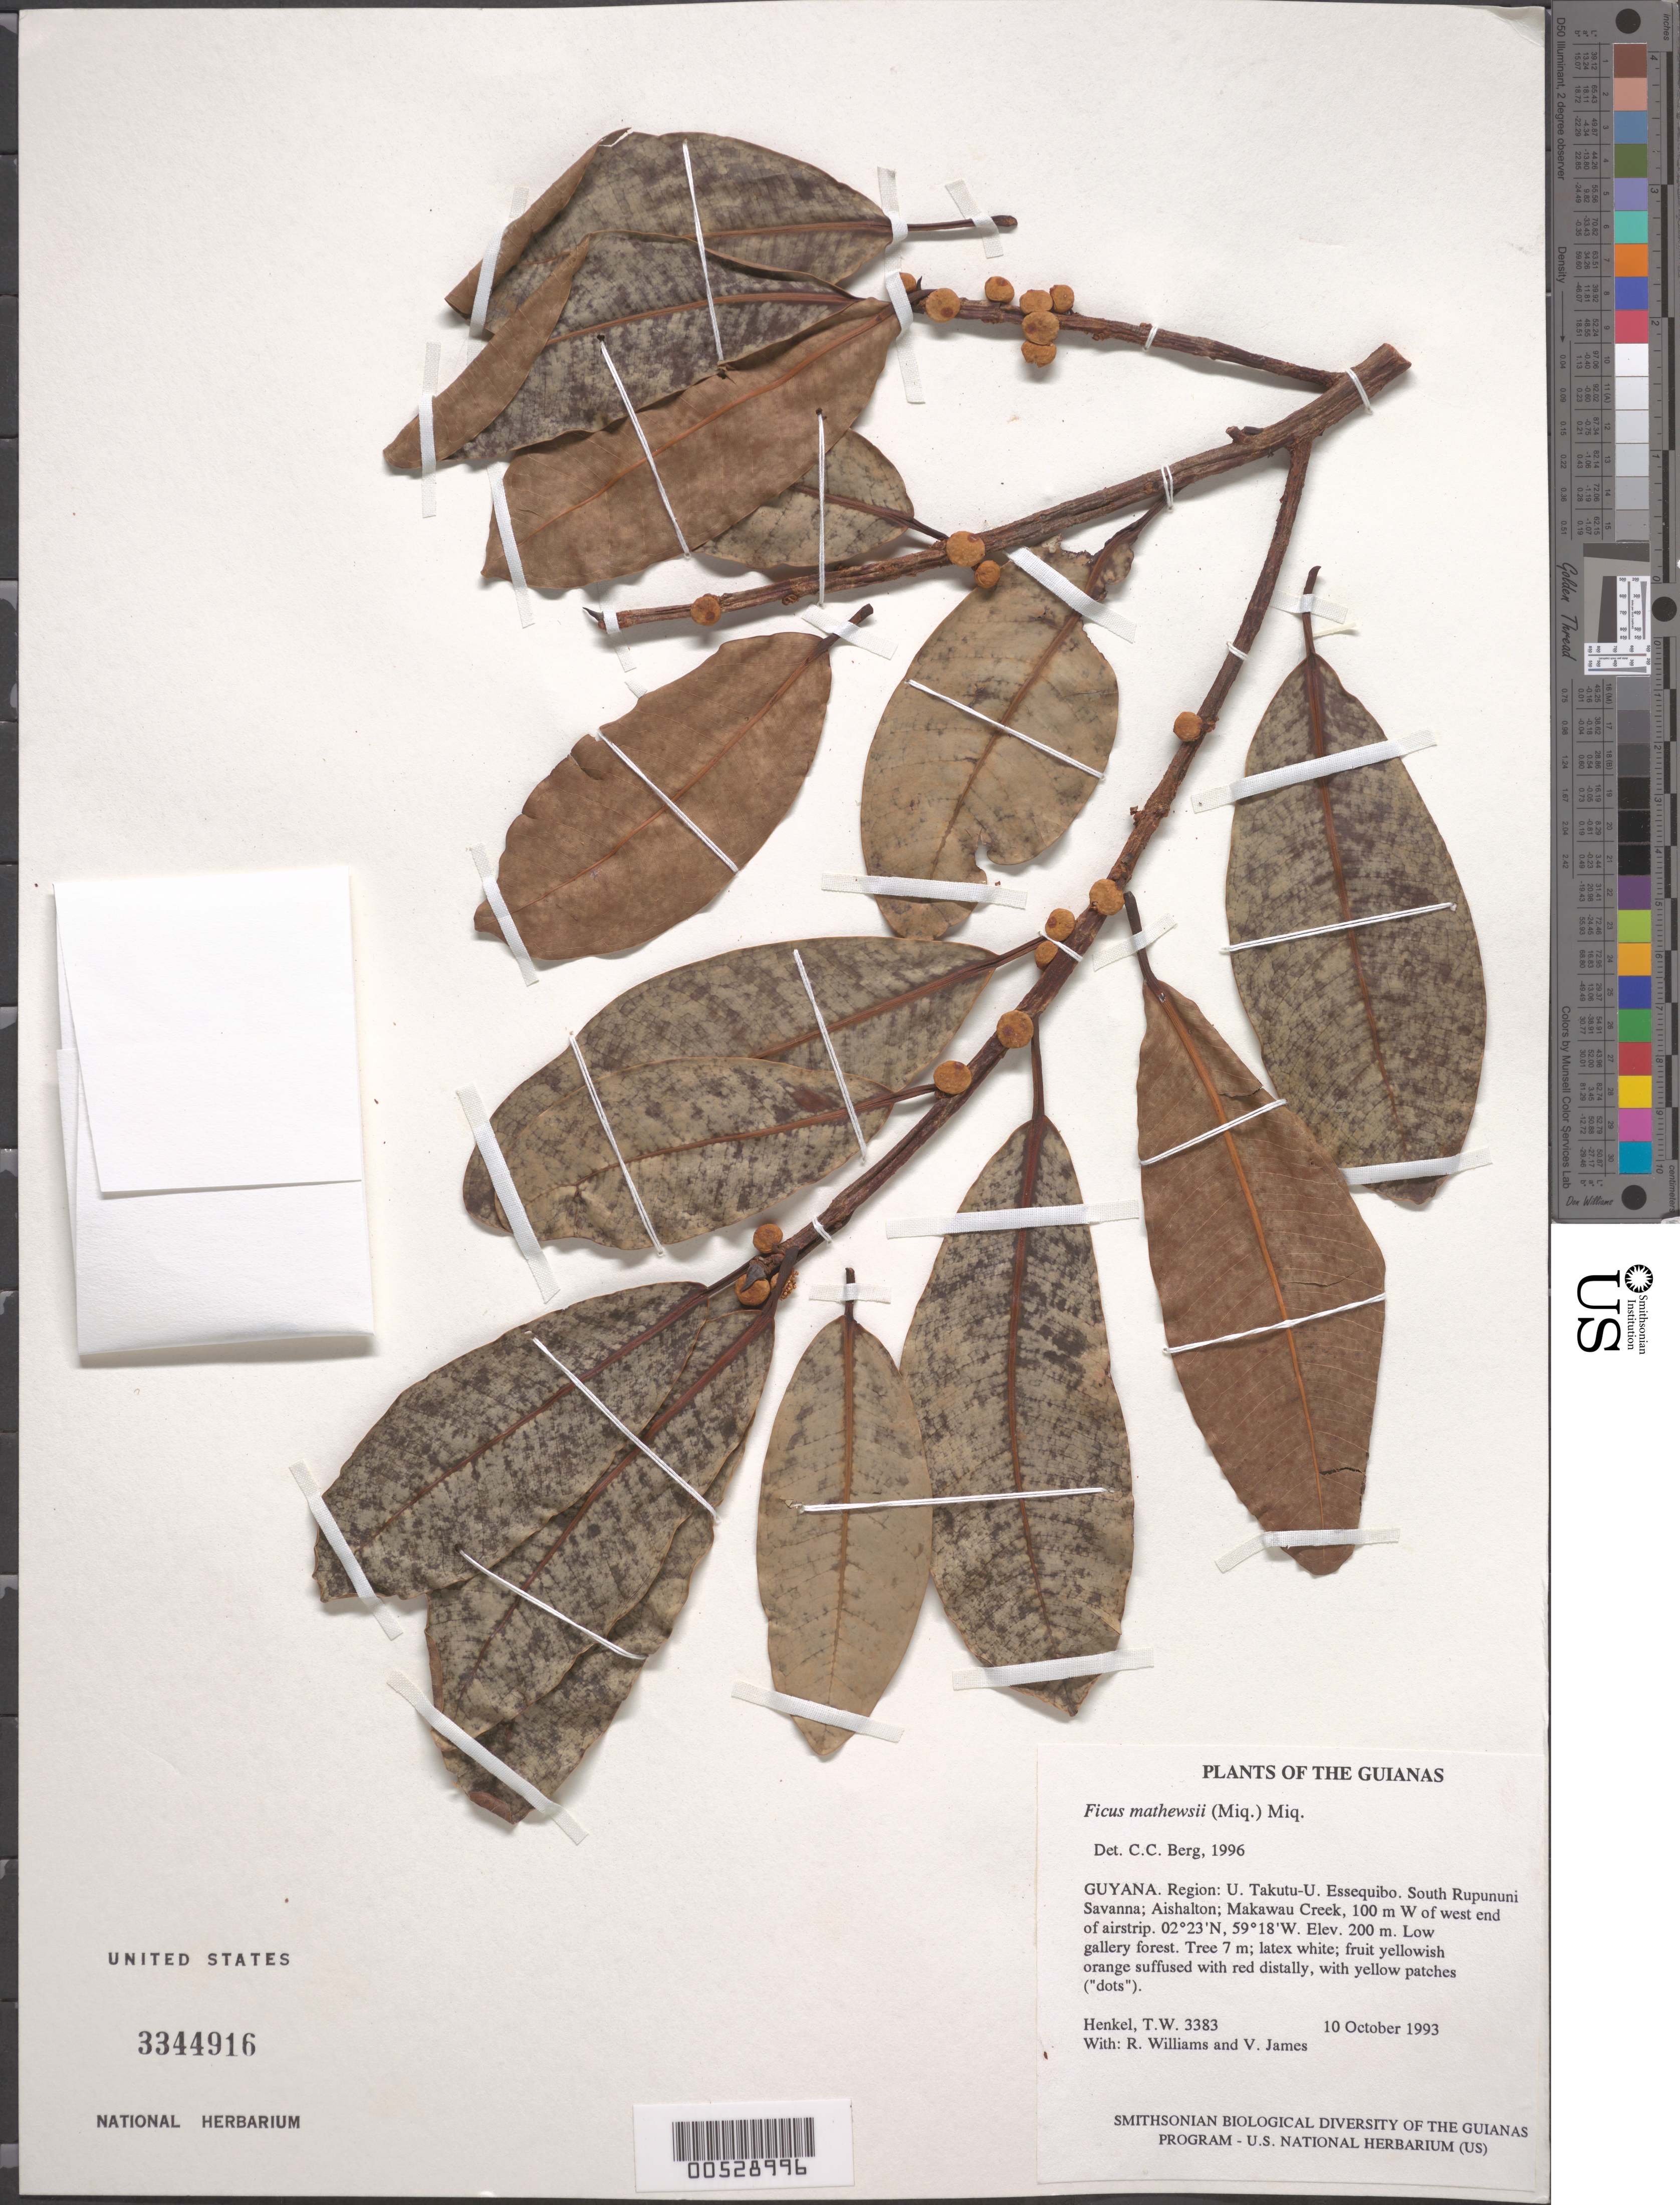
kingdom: Plantae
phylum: Tracheophyta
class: Magnoliopsida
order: Rosales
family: Moraceae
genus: Ficus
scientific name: Ficus mathewsii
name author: (Miq.) Miq.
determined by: Berg, C. C.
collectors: T. Henkel, R. Williams & V. James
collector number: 3383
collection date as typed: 10 October 1993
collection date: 1993-10-10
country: Guyana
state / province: U. Takutu-U. Essequibo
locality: South Rupununi Savanna; Aishalton; Makawau Creek, 100 m W of west end of airstrip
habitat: Low gallery forest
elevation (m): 200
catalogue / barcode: US 3344916